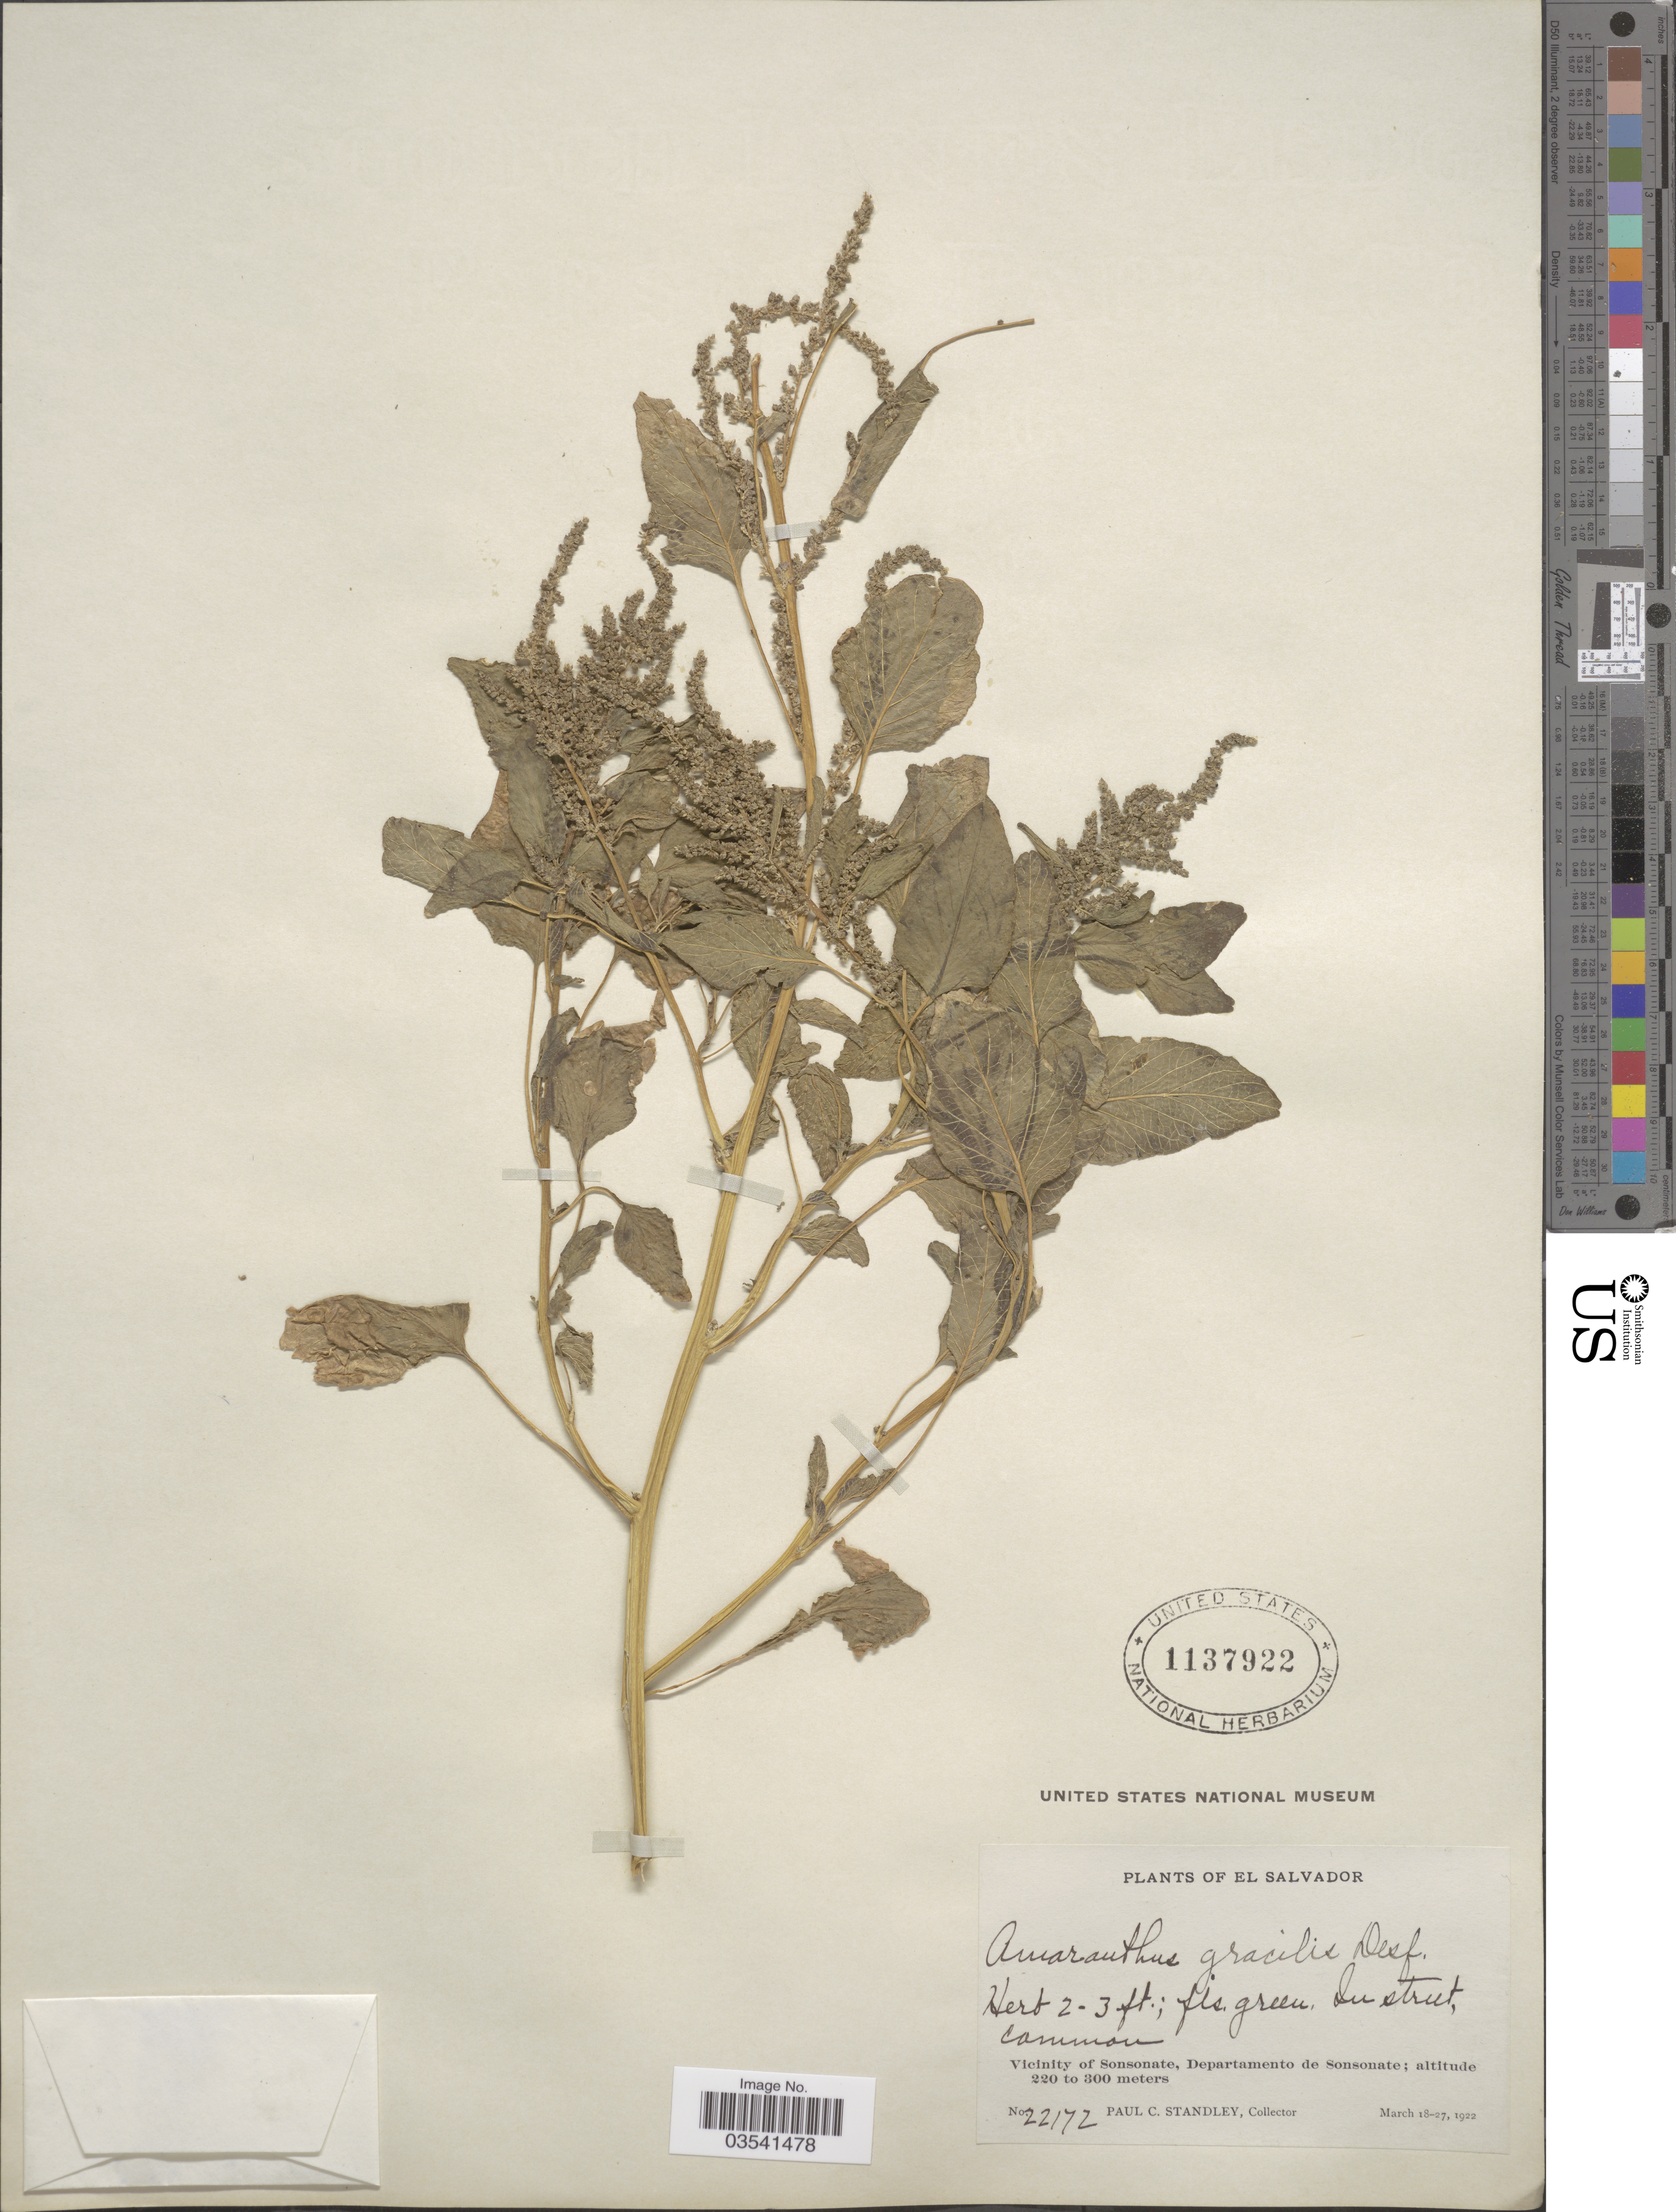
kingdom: Plantae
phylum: Tracheophyta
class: Magnoliopsida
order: Caryophyllales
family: Amaranthaceae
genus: Amaranthus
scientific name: Amaranthus gracilis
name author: Desf. ex Poir.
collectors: P. C. Standley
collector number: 22172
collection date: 1922-03-18/1922-03-27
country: El Salvador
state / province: Sonsonate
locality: Vicinity of Sonsonate, Departamento de Sonsonate.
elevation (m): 220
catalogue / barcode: US 1137922